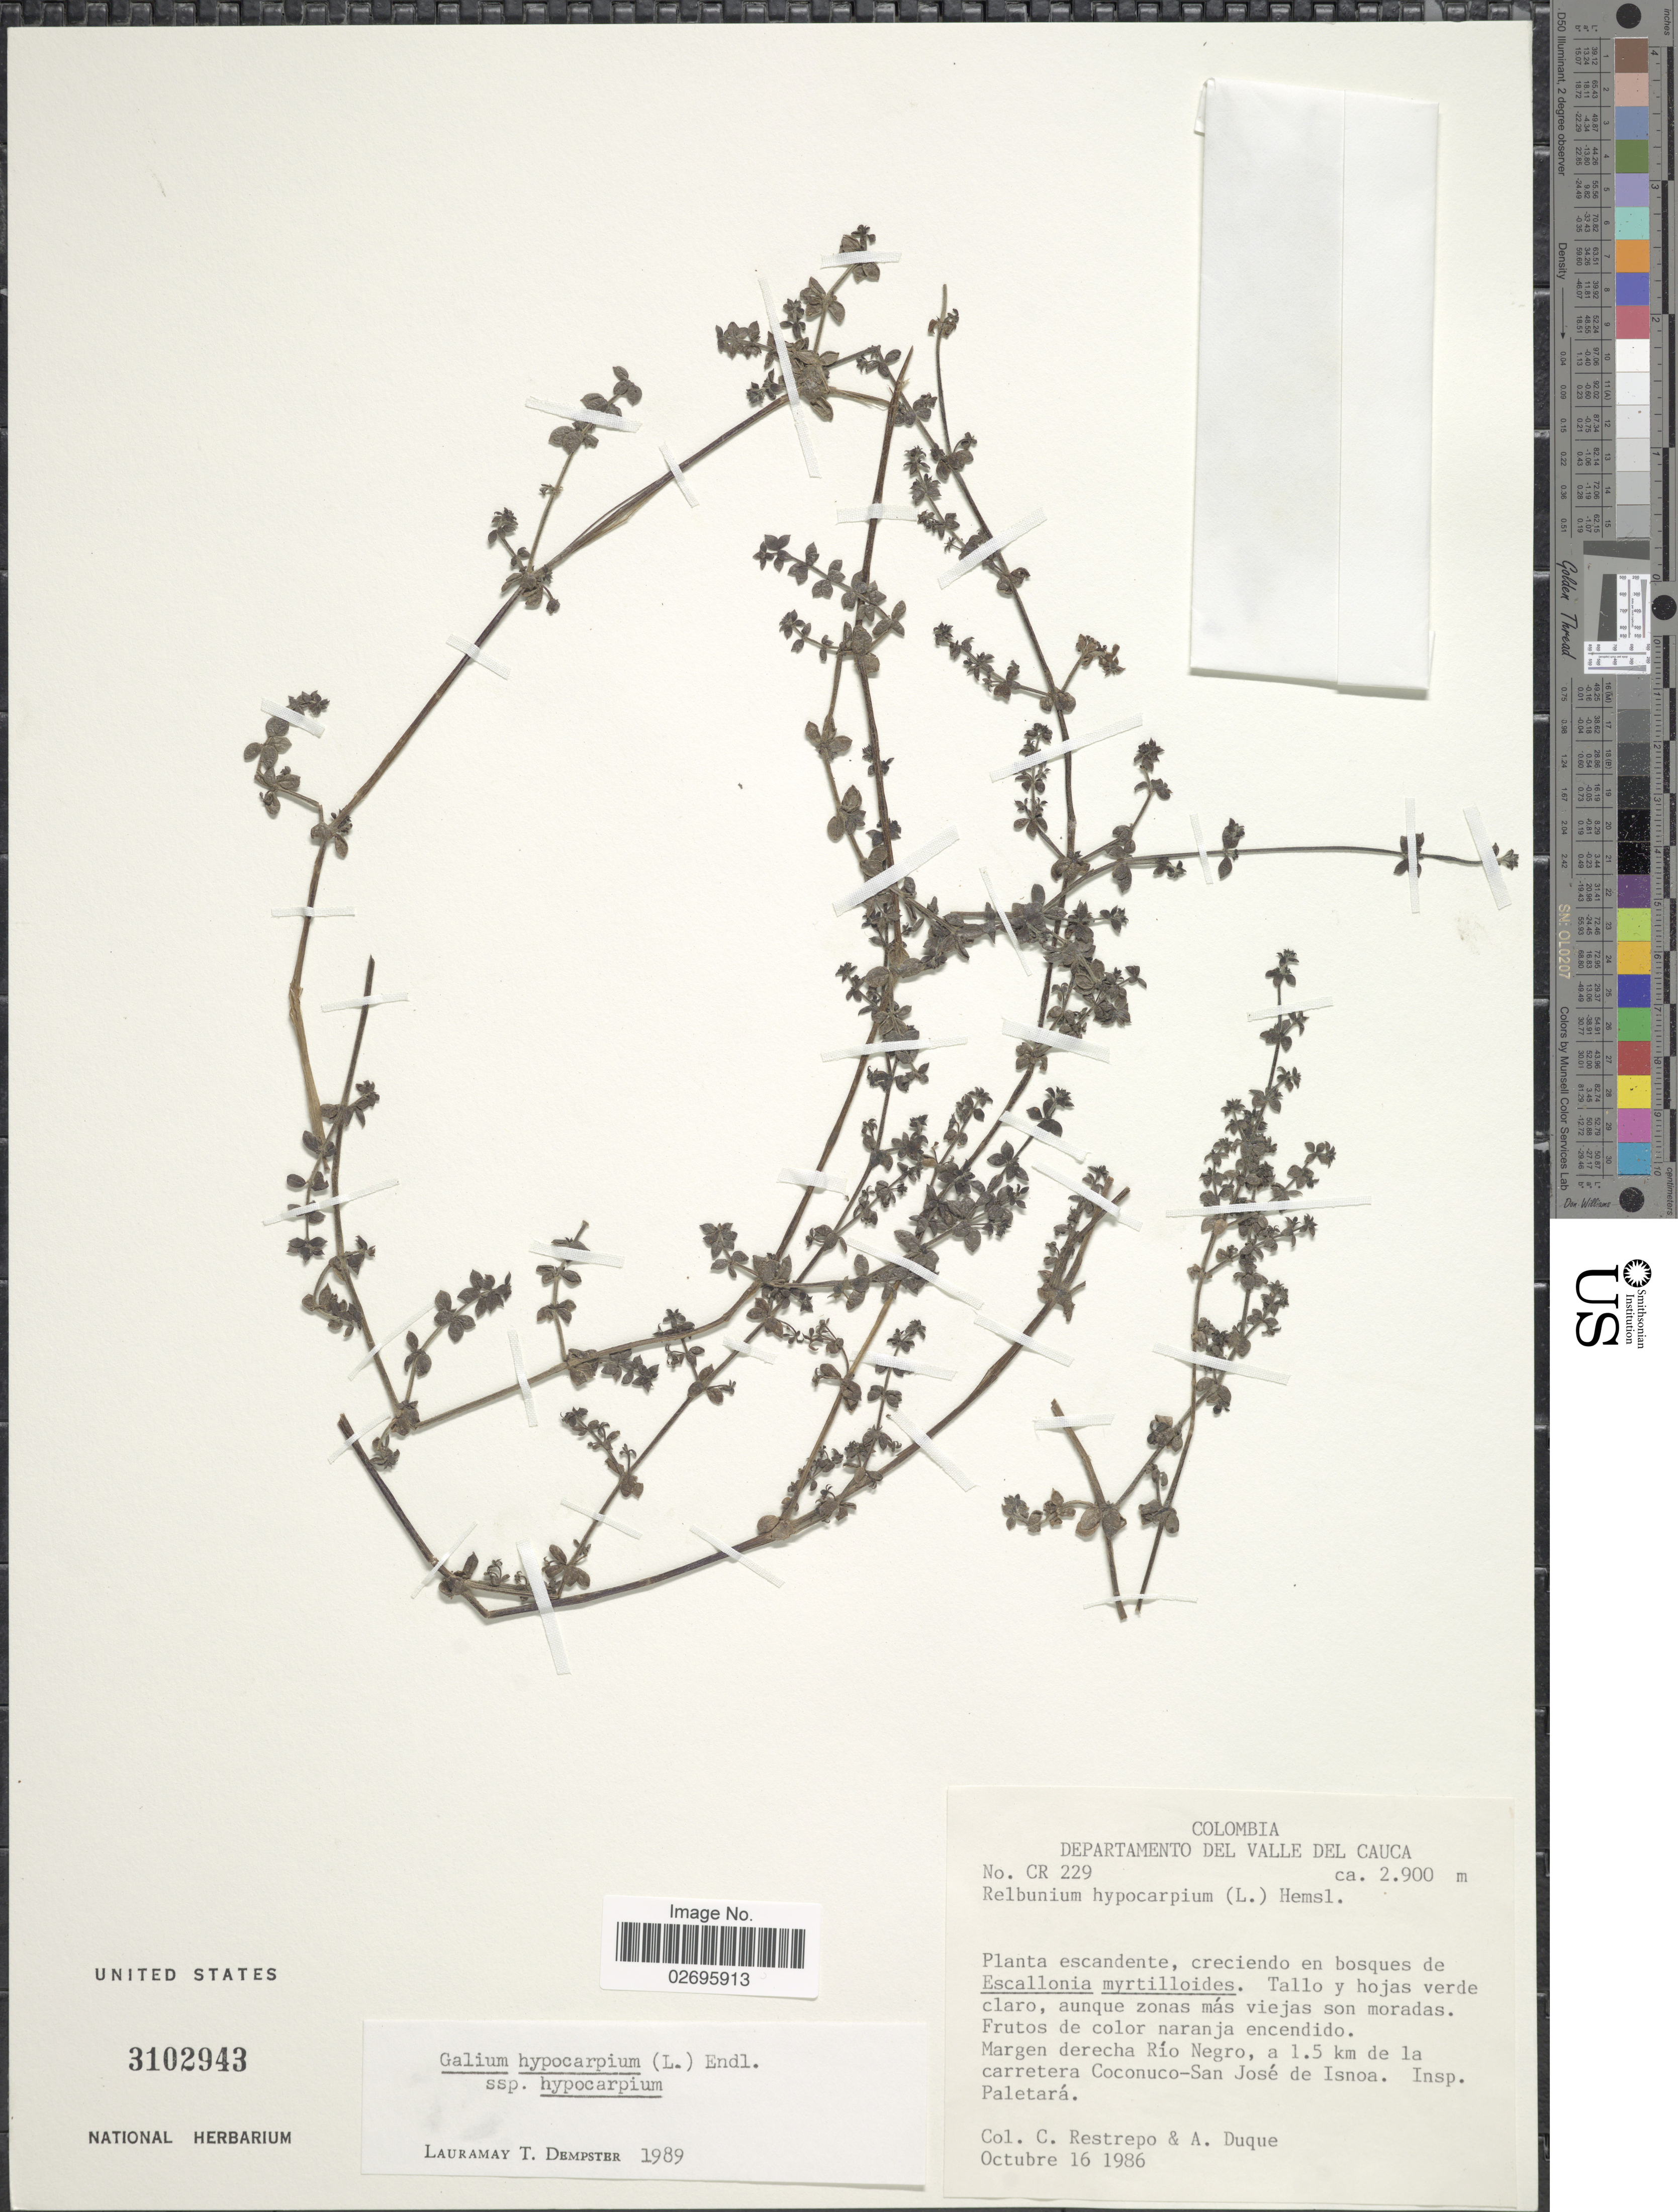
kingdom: Plantae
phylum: Tracheophyta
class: Magnoliopsida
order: Gentianales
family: Rubiaceae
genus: Galium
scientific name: Galium hypocarpium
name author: (L.) Endl. ex Griseb.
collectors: C. Restrepo & A. Duque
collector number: CR 229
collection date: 1986-10-16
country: Colombia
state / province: Valle del Cauca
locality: Margen derecha Río Negro, a 1.5 km de la carretera Coconuco-San José de Isnoa. Insp Paletará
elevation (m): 2900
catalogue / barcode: US 3102943